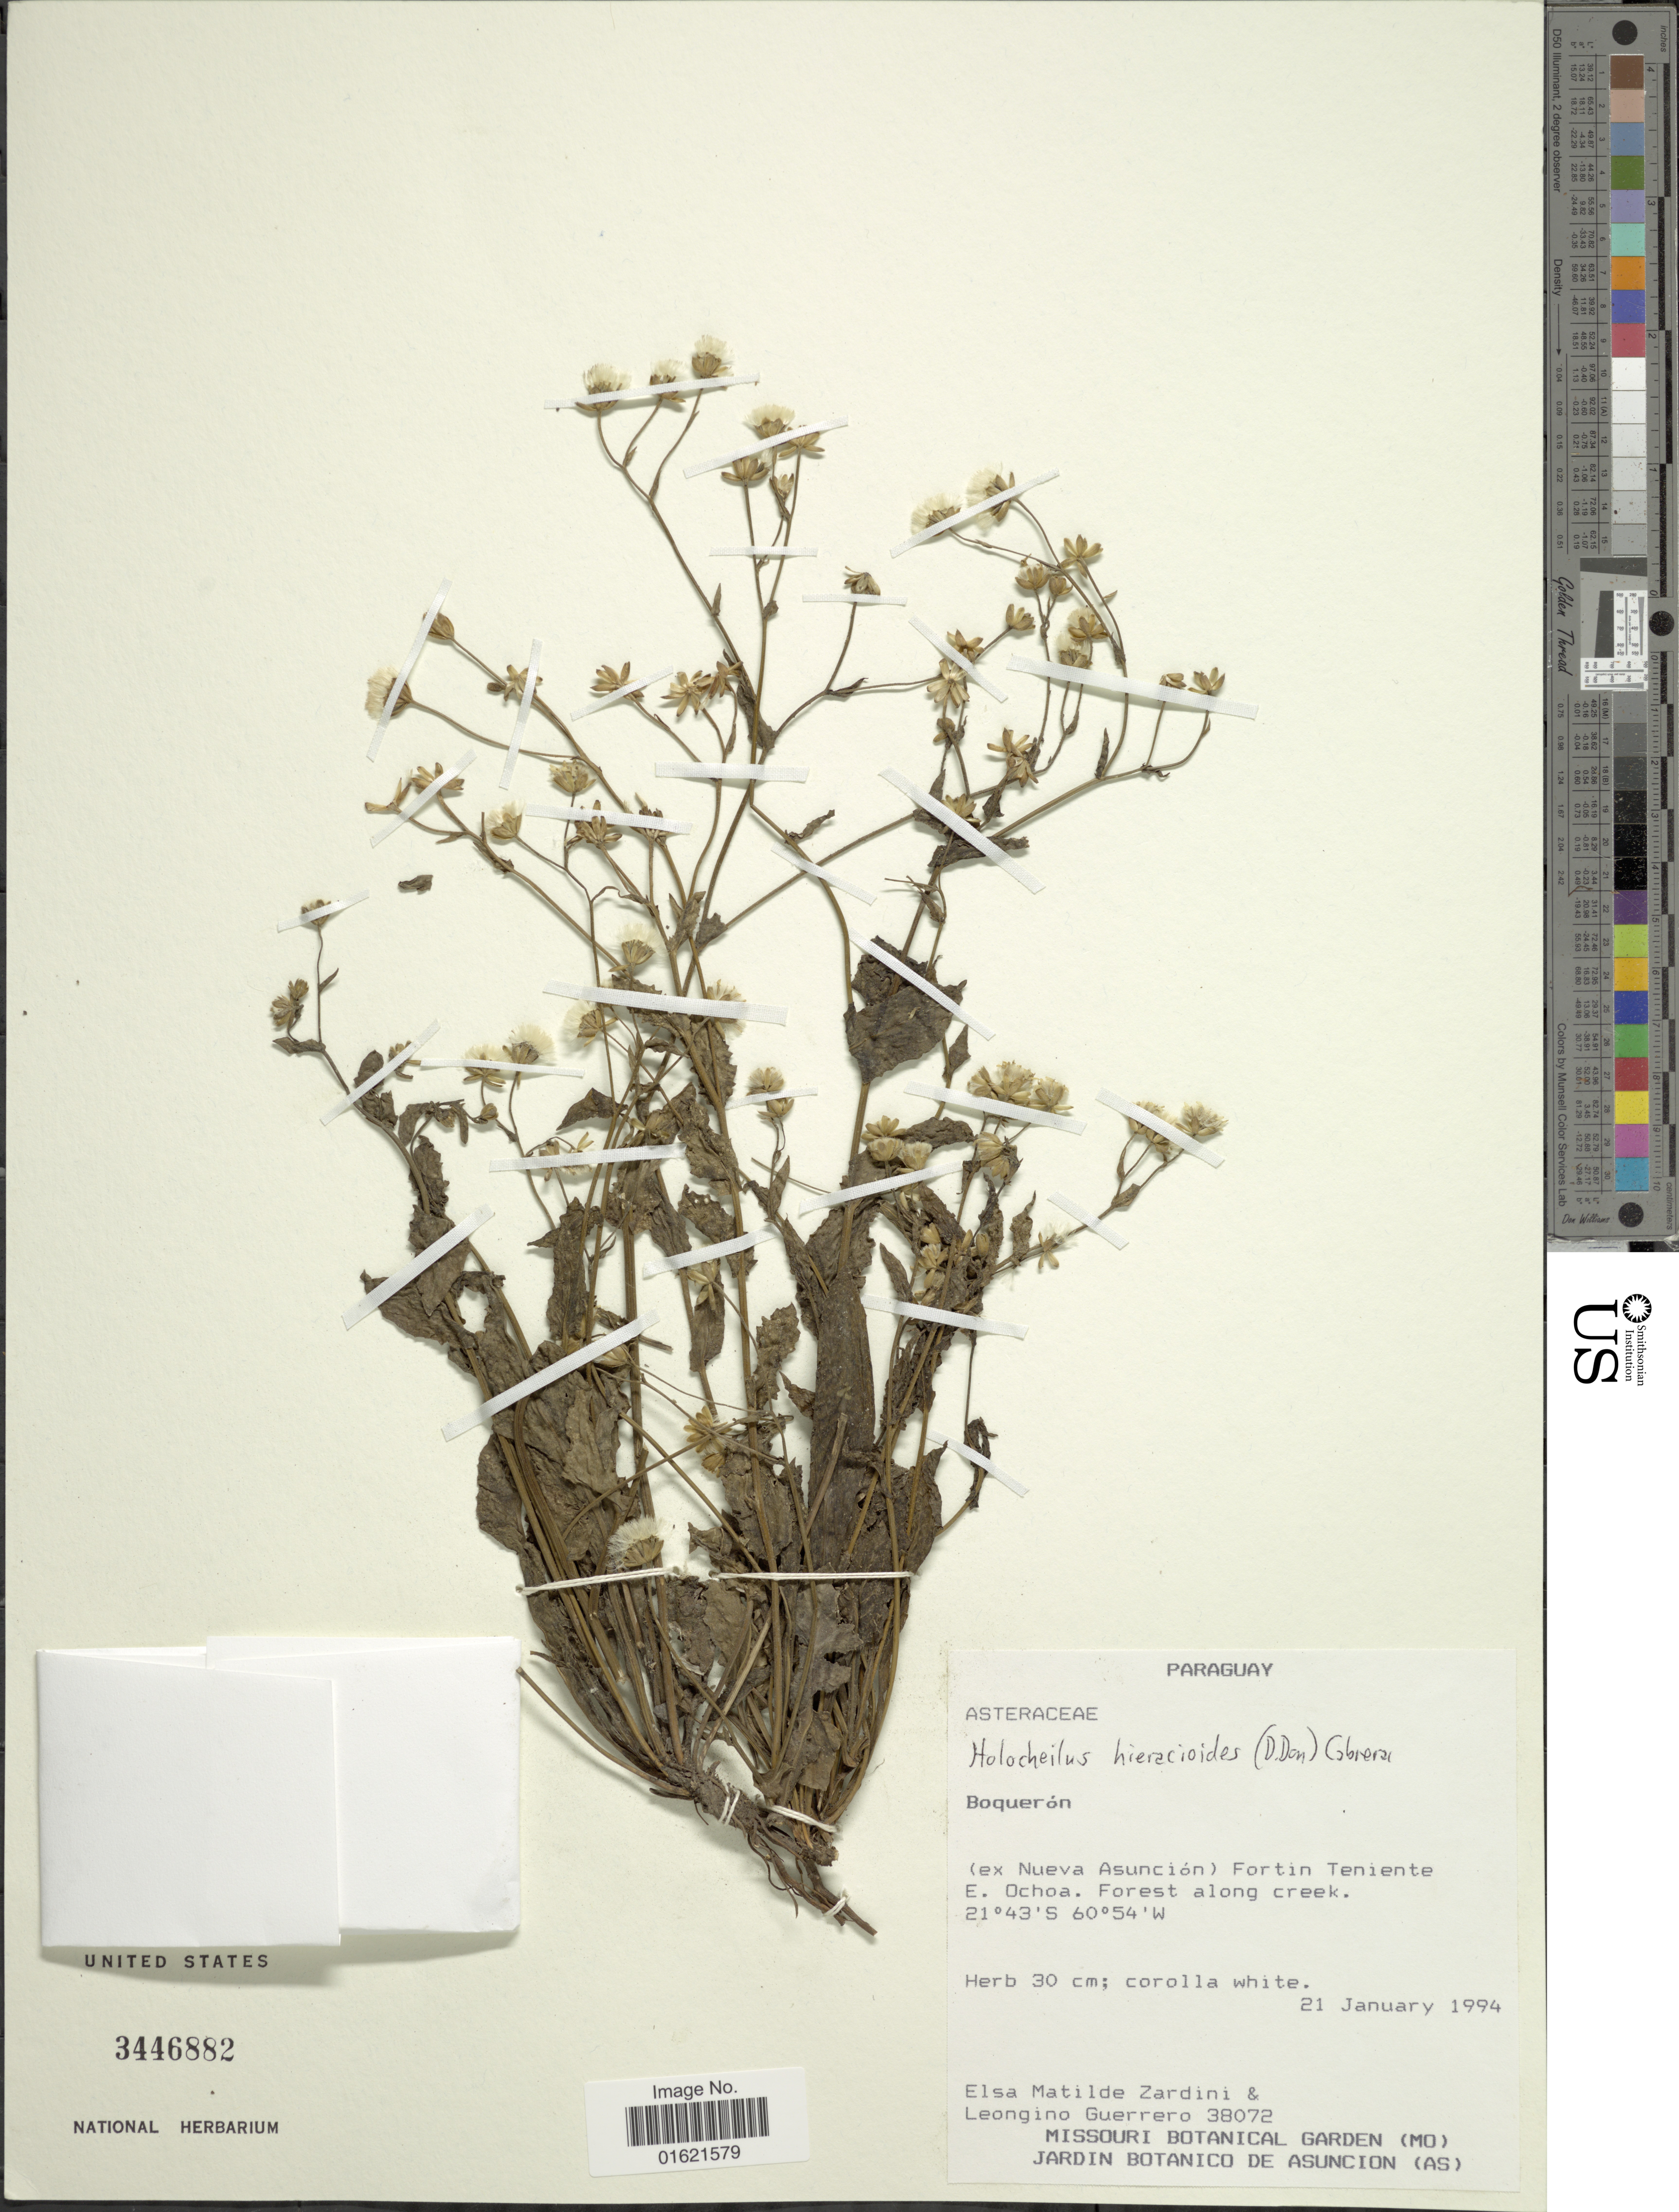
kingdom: Plantae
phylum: Tracheophyta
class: Magnoliopsida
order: Asterales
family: Asteraceae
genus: Holocheilus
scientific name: Holocheilus hieracioides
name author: (D. Don) Cabrera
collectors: E. M. Zardini & L. Guerrero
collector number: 38072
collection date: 1994-01-21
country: Paraguay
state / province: Boqueron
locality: (ex Asuncion) Fortin Teniente E. Ochoa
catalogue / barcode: US 3446882